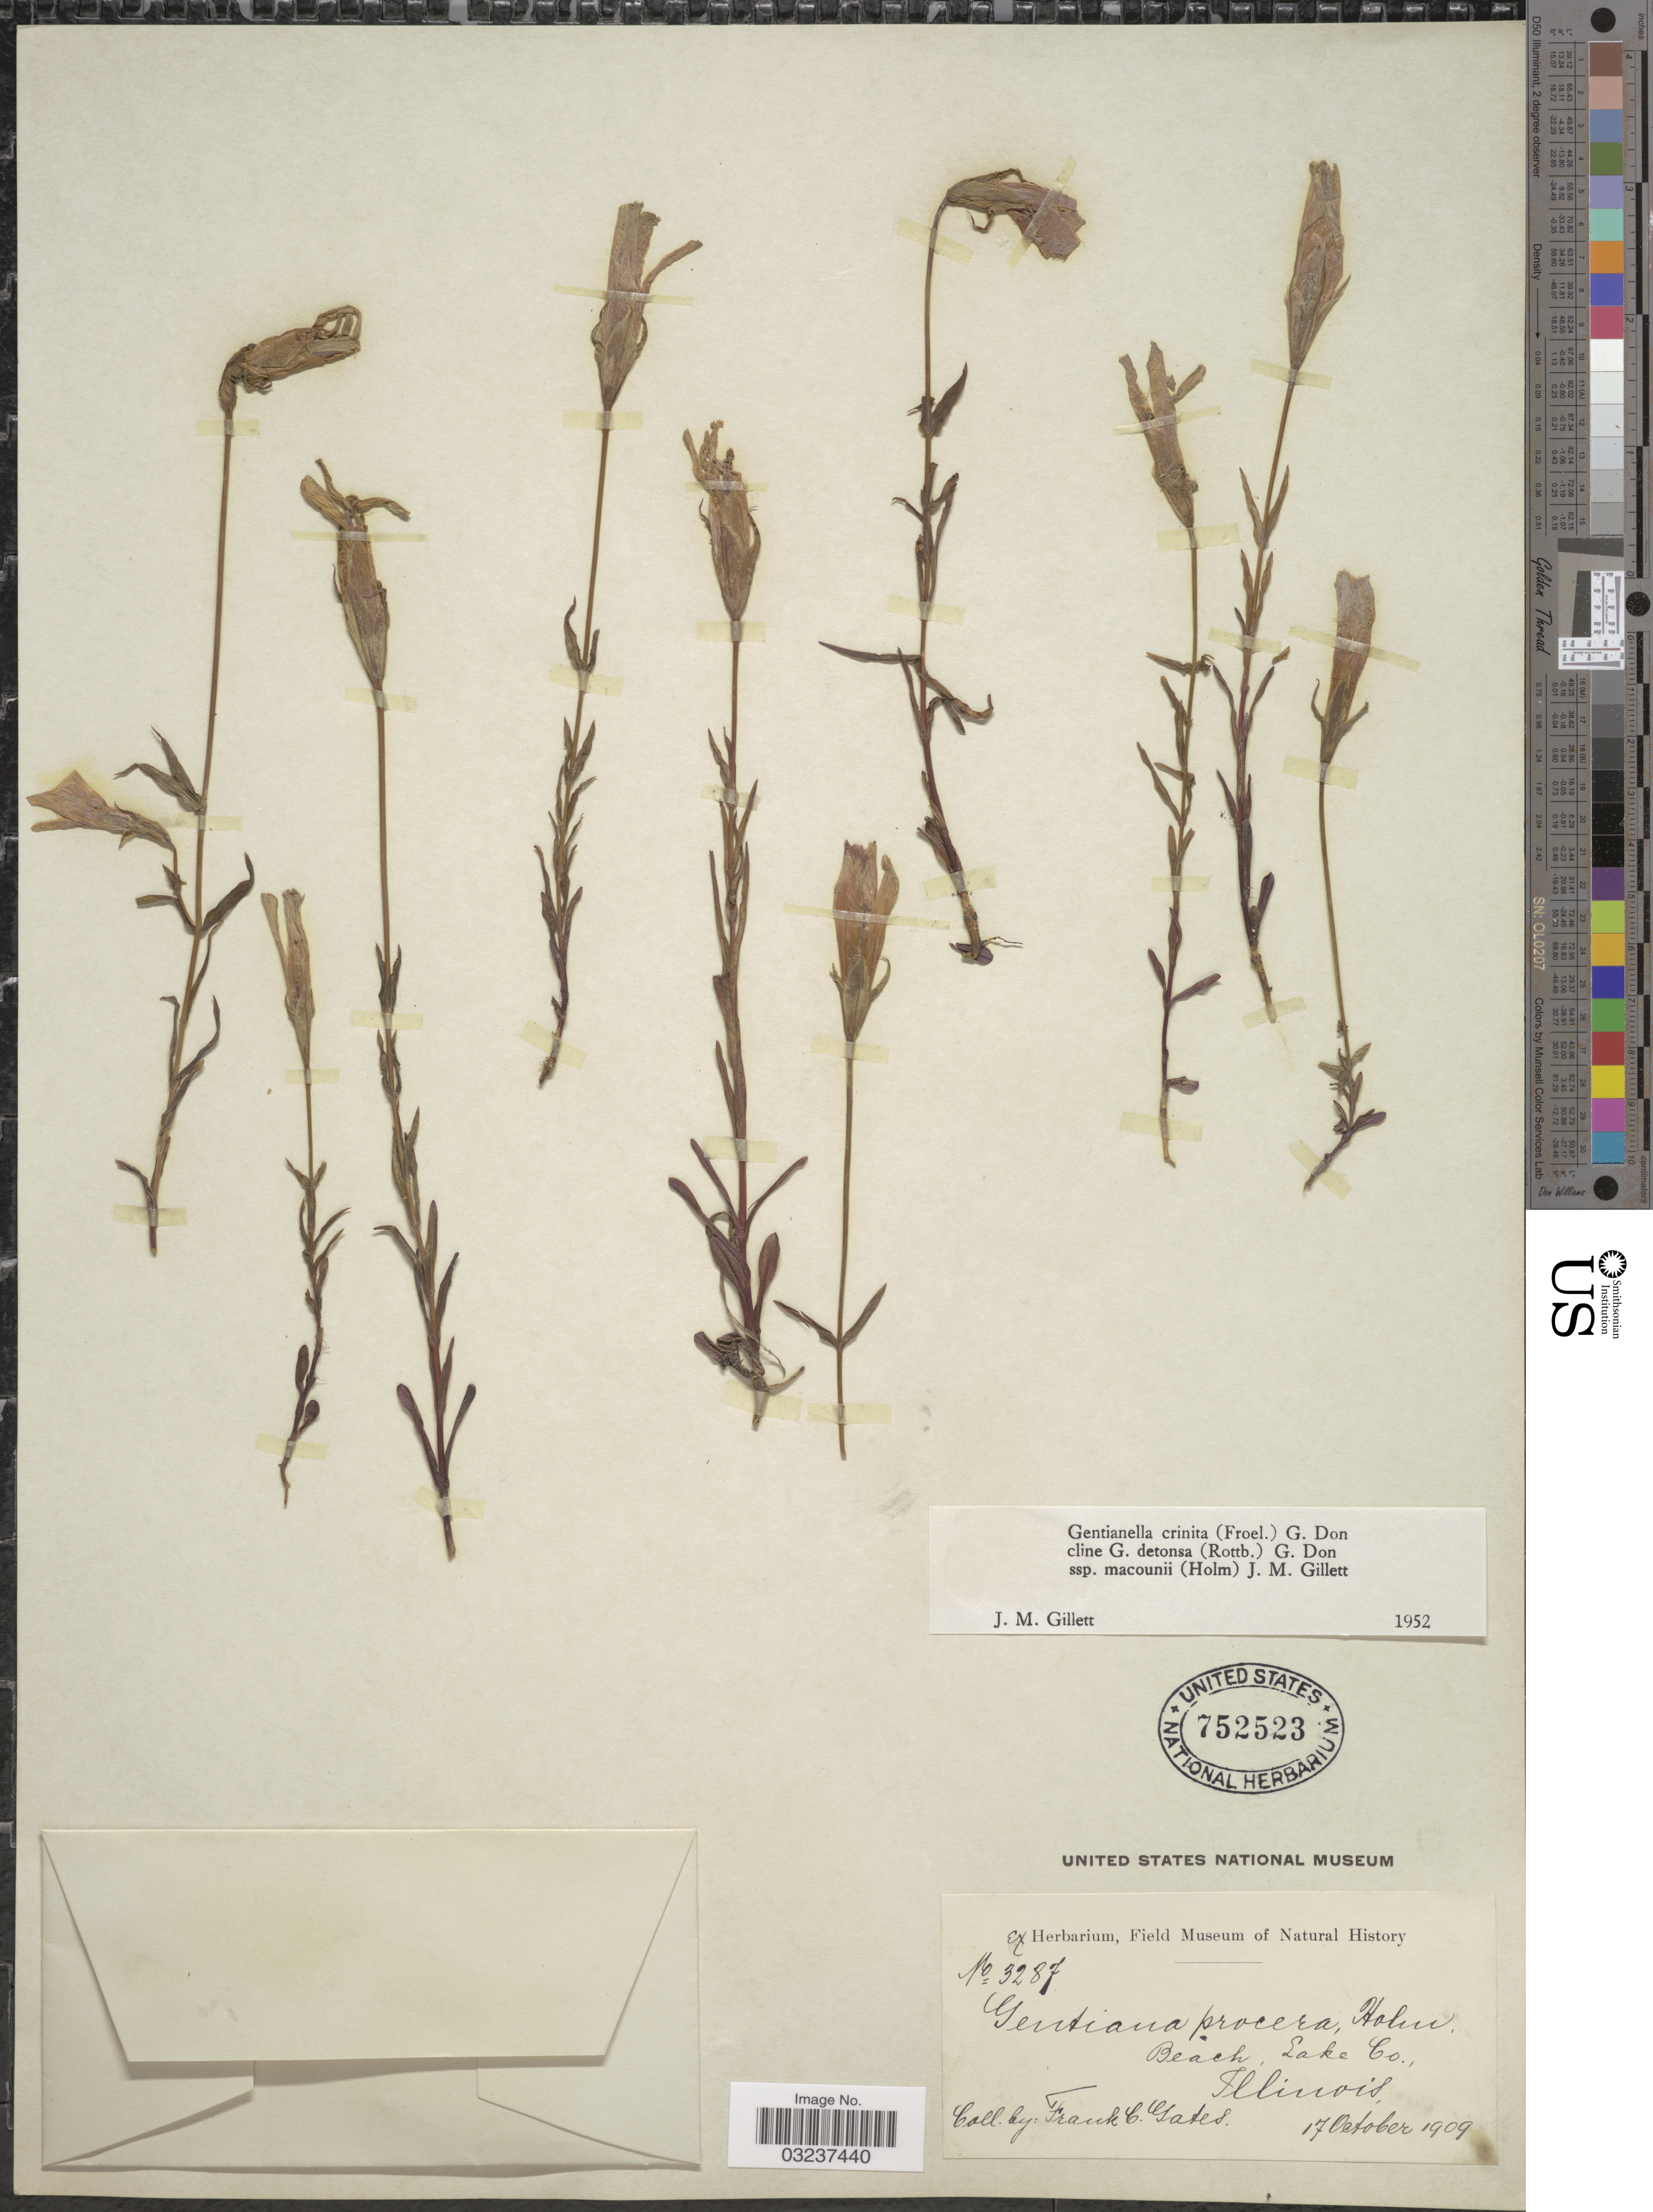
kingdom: Plantae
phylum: Tracheophyta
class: Magnoliopsida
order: Gentianales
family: Gentianaceae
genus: Gentianella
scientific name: Gentianella crinita subsp. macounii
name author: (Holm) J.M. Gillett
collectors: F. C. Gates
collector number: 3287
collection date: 1909-10-17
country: United States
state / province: Illinois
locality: Beach, Lake Co.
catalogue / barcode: US 752523